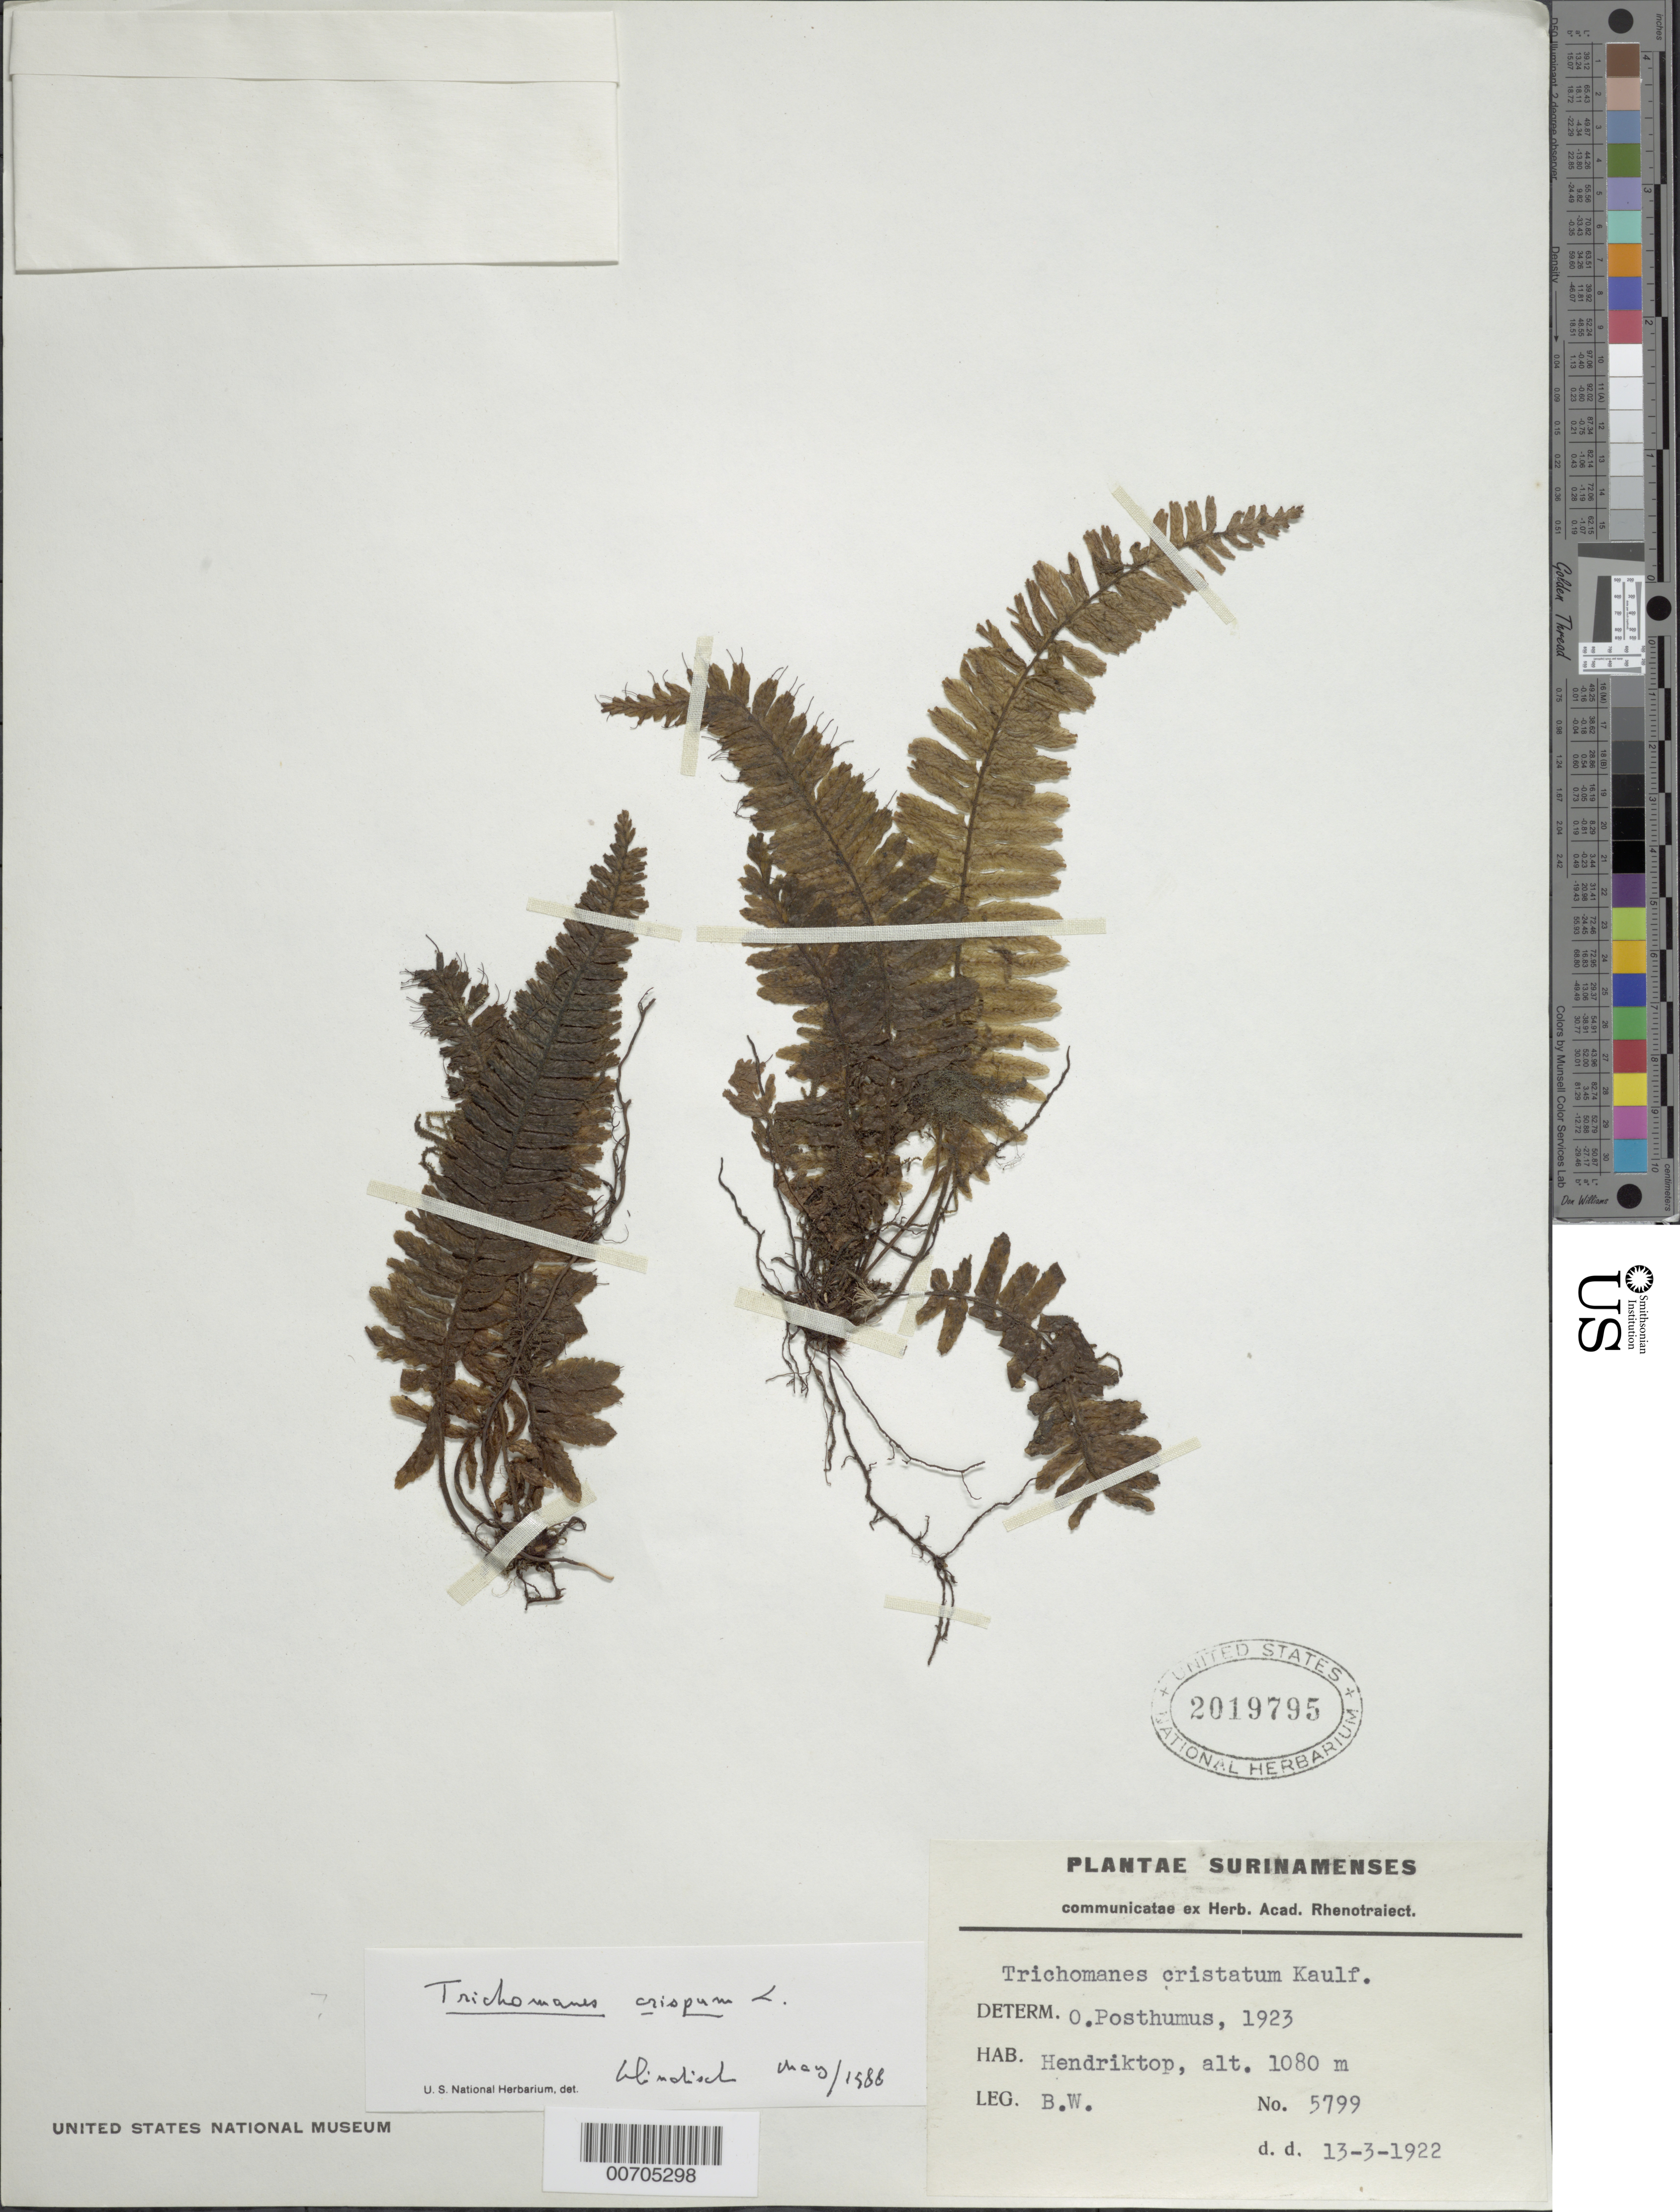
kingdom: Plantae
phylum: Tracheophyta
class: Polypodiopsida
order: Hymenophyllales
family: Hymenophyllaceae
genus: Trichomanes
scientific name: Trichomanes crispum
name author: L.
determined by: Windisch, Paulo Guenter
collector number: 5799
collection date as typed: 13-Mar-22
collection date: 1922-03-13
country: Suriname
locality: Hendriktop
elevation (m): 1080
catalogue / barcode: US 2019795